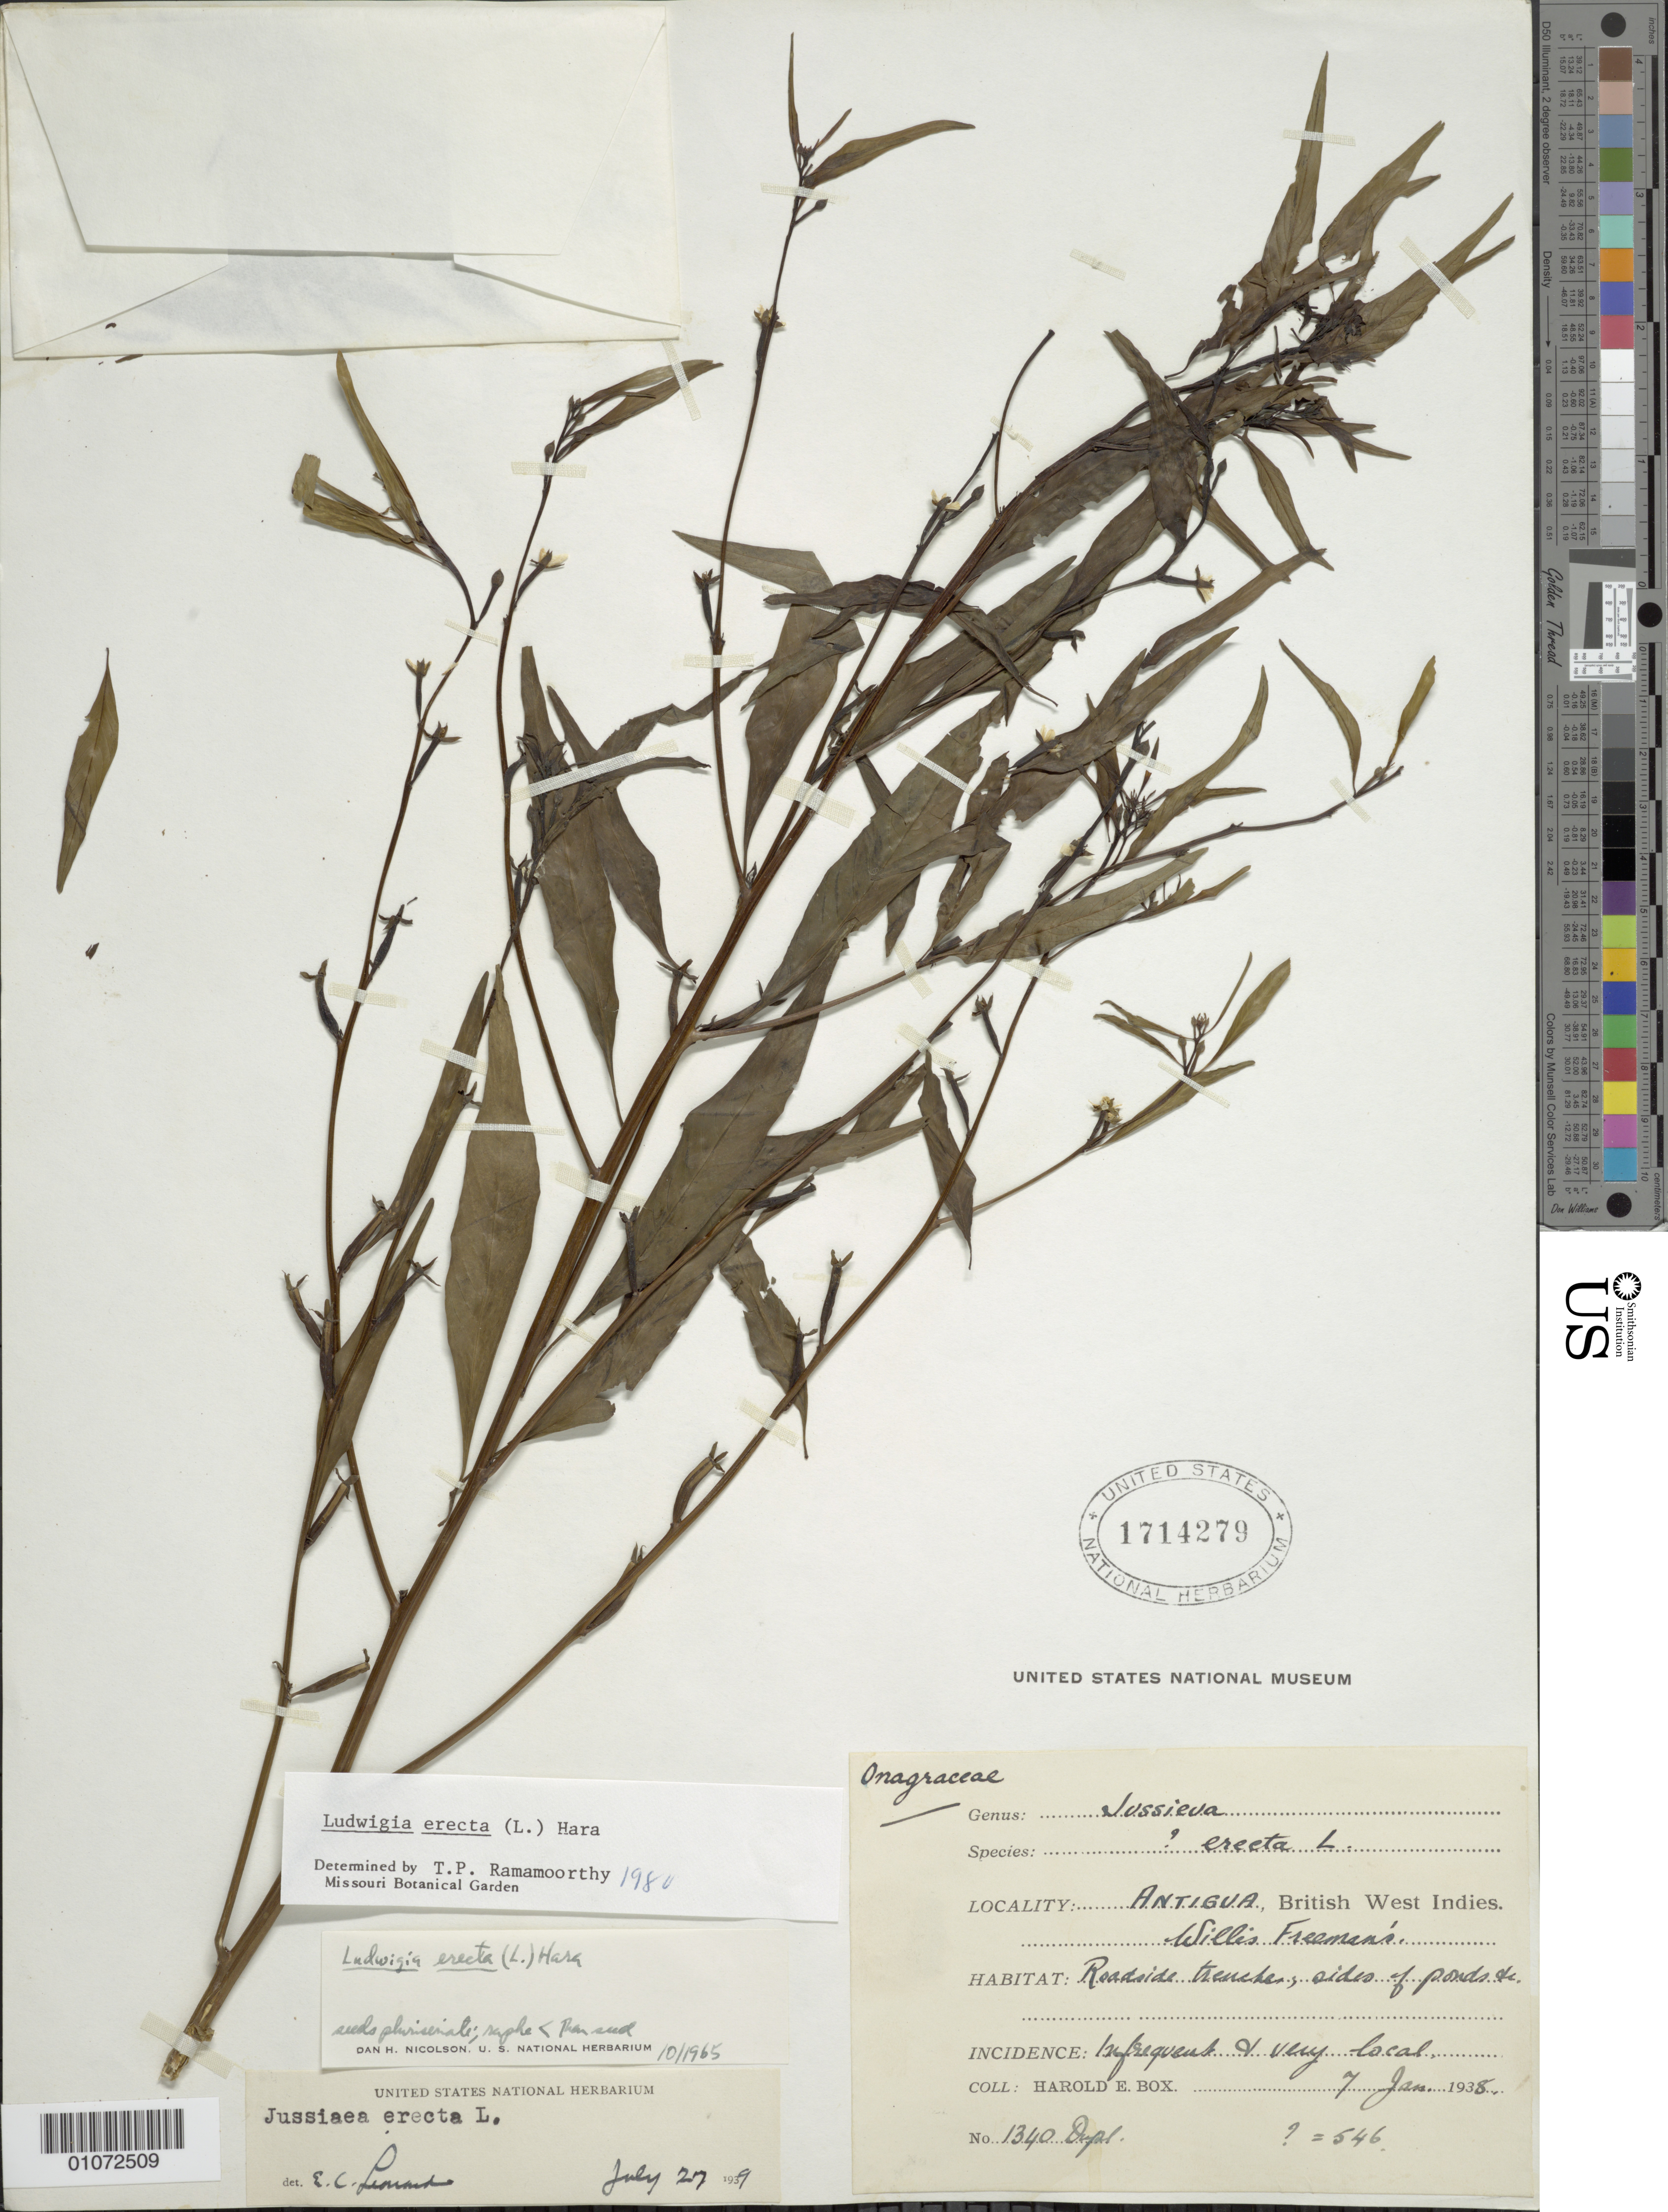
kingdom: Plantae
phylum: Tracheophyta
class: Magnoliopsida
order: Myrtales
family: Onagraceae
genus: Ludwigia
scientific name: Ludwigia erecta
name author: (L.) H. Hara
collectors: H. E. Box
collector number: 1340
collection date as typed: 07 Jan 1938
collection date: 1938-01-07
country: Antigua and Barbuda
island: Antigua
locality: Willis Freeman's; roadside trenches, sides of ponds, etc. Infrequent and very local.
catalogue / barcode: US 1714279